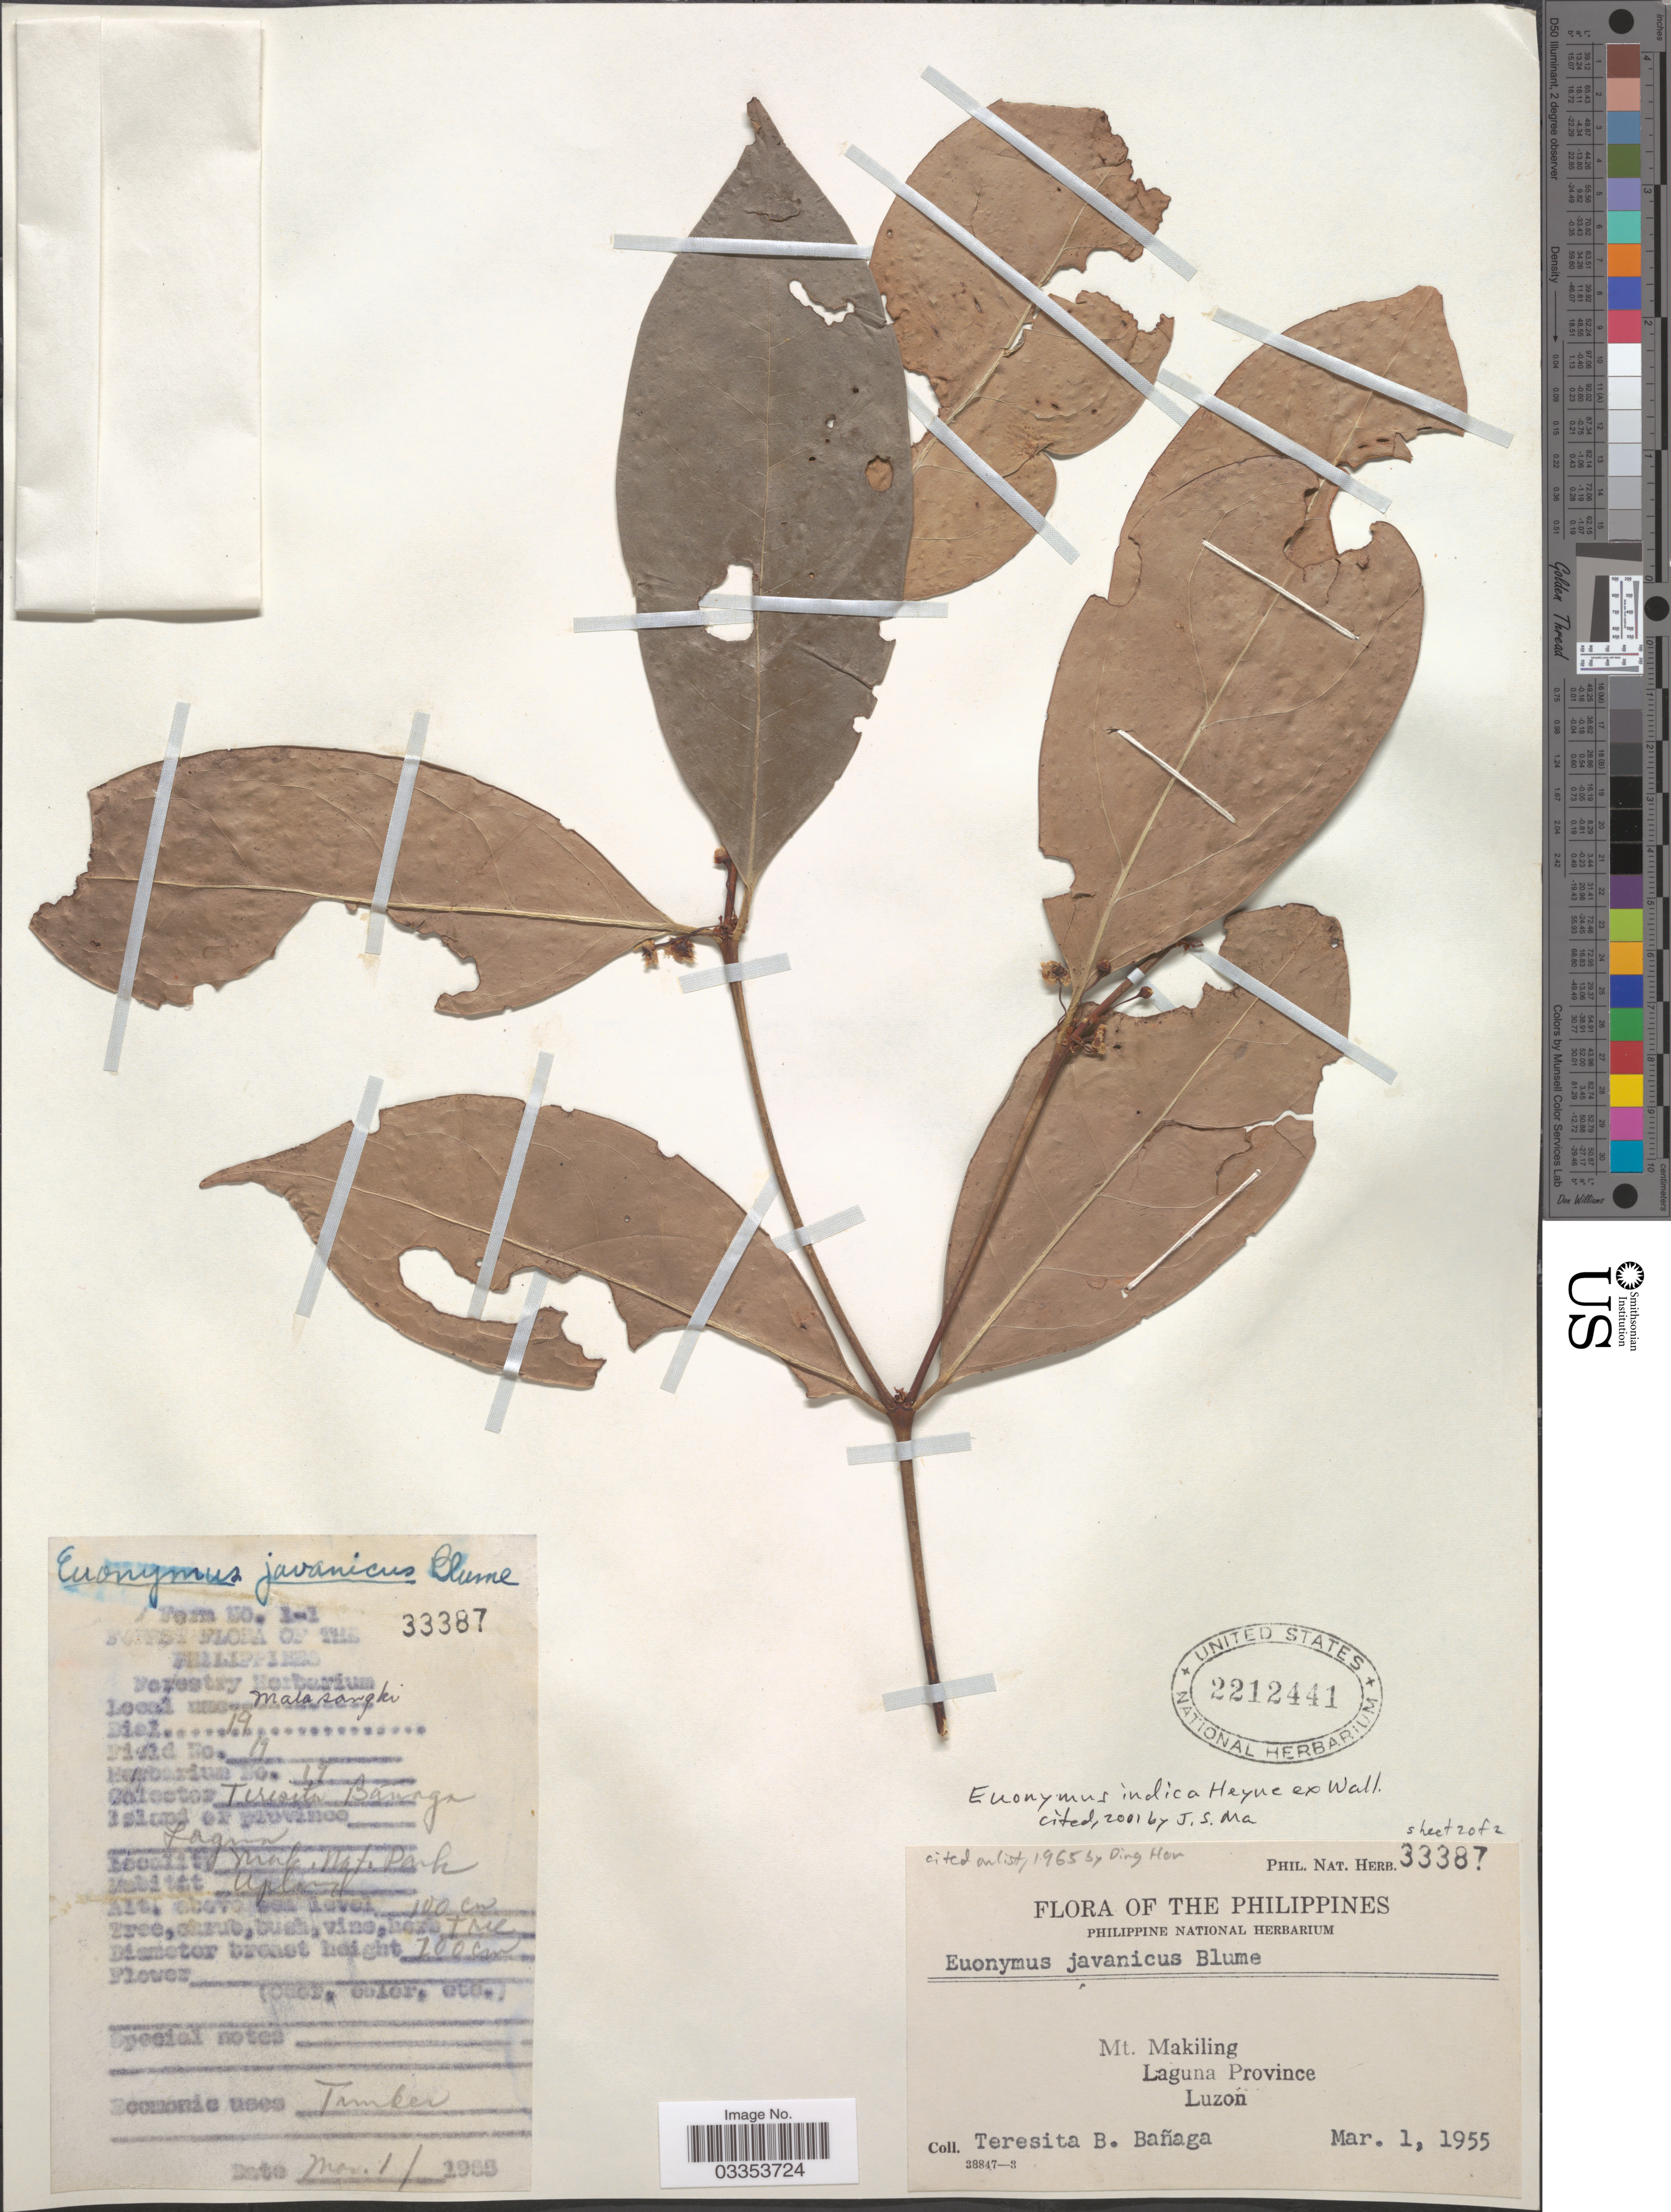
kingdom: Plantae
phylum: Tracheophyta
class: Magnoliopsida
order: Celastrales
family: Celastraceae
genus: Euonymus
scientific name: Euonymus indicus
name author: B. Heyne ex Wall.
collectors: T. Banaga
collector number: Phil. Nat. Herb. 33387/ 19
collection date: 1955-03-01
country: Philippines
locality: Mt. Makiling, Laguna Province, Luzon. Mak. Mt. Park.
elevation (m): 100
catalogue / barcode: US 2212441